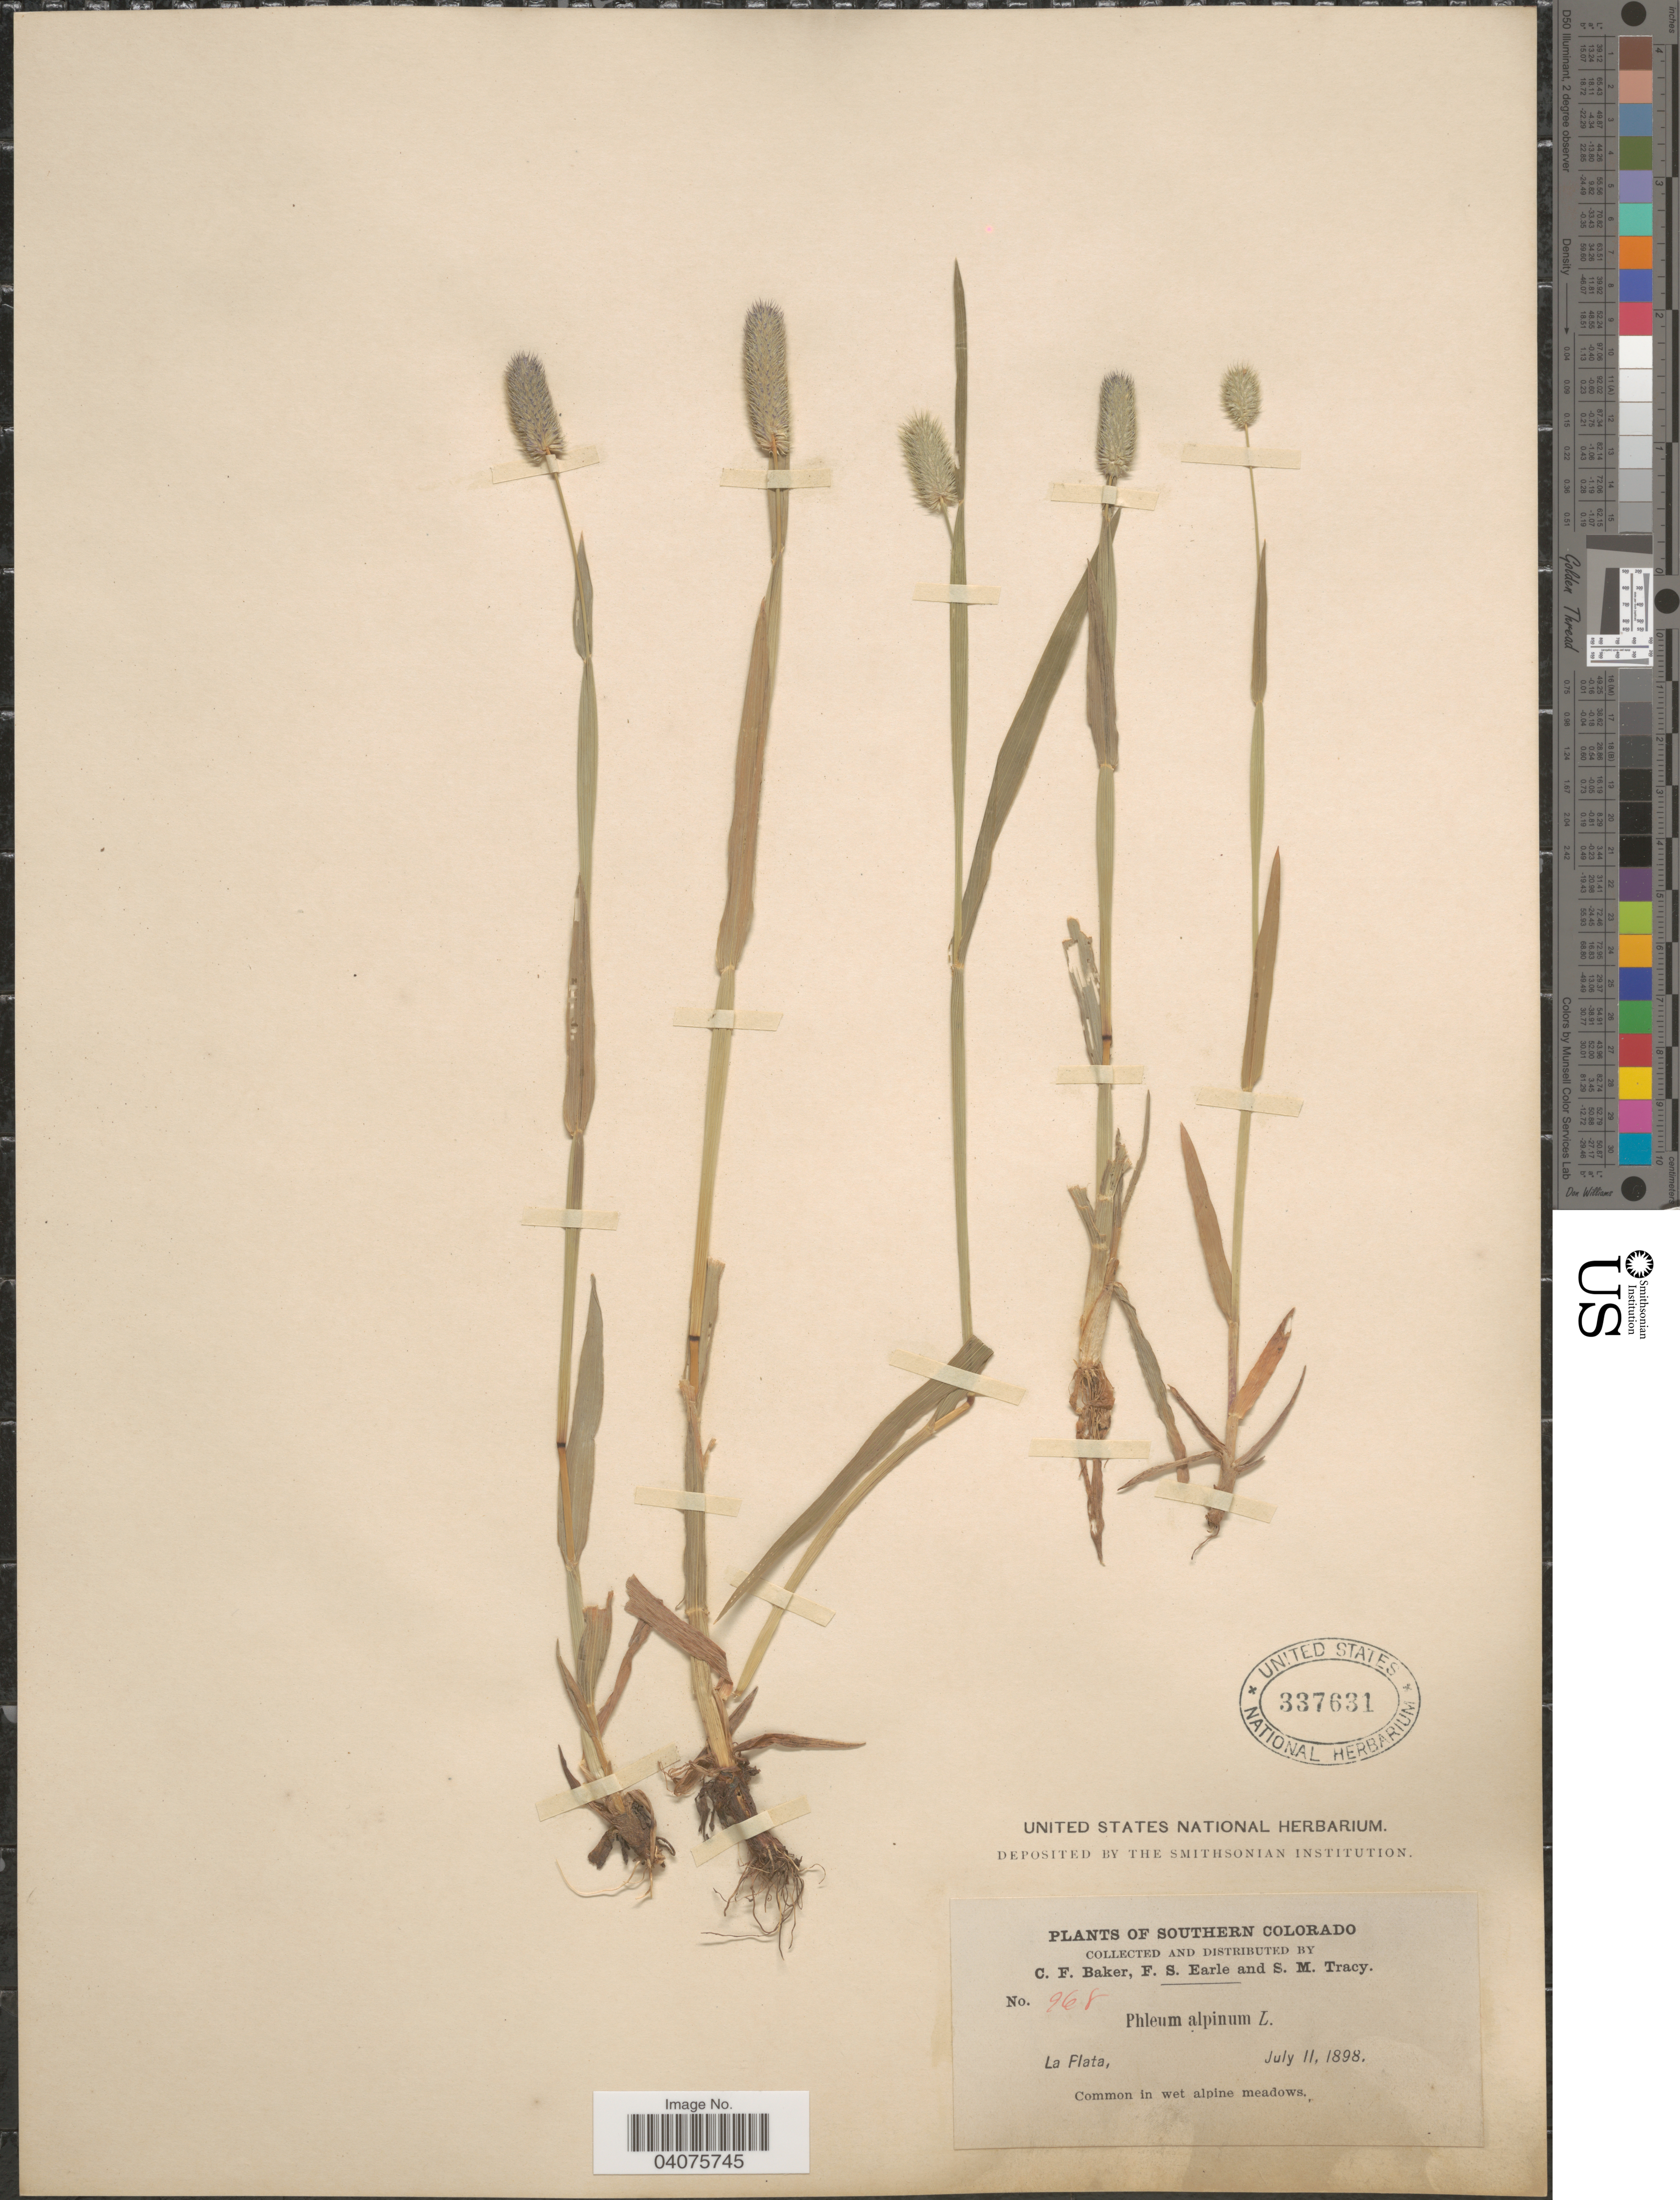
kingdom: Plantae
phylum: Tracheophyta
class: Liliopsida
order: Poales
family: Poaceae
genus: Phleum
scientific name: Phleum alpinum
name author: L.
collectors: C. F. Baker, F. S. Earle & S. M. Tracy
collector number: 968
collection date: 1898-07-11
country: United States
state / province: Colorado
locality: Southern Colorado. La Plata. In wet alpine meadows.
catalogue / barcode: US 337631